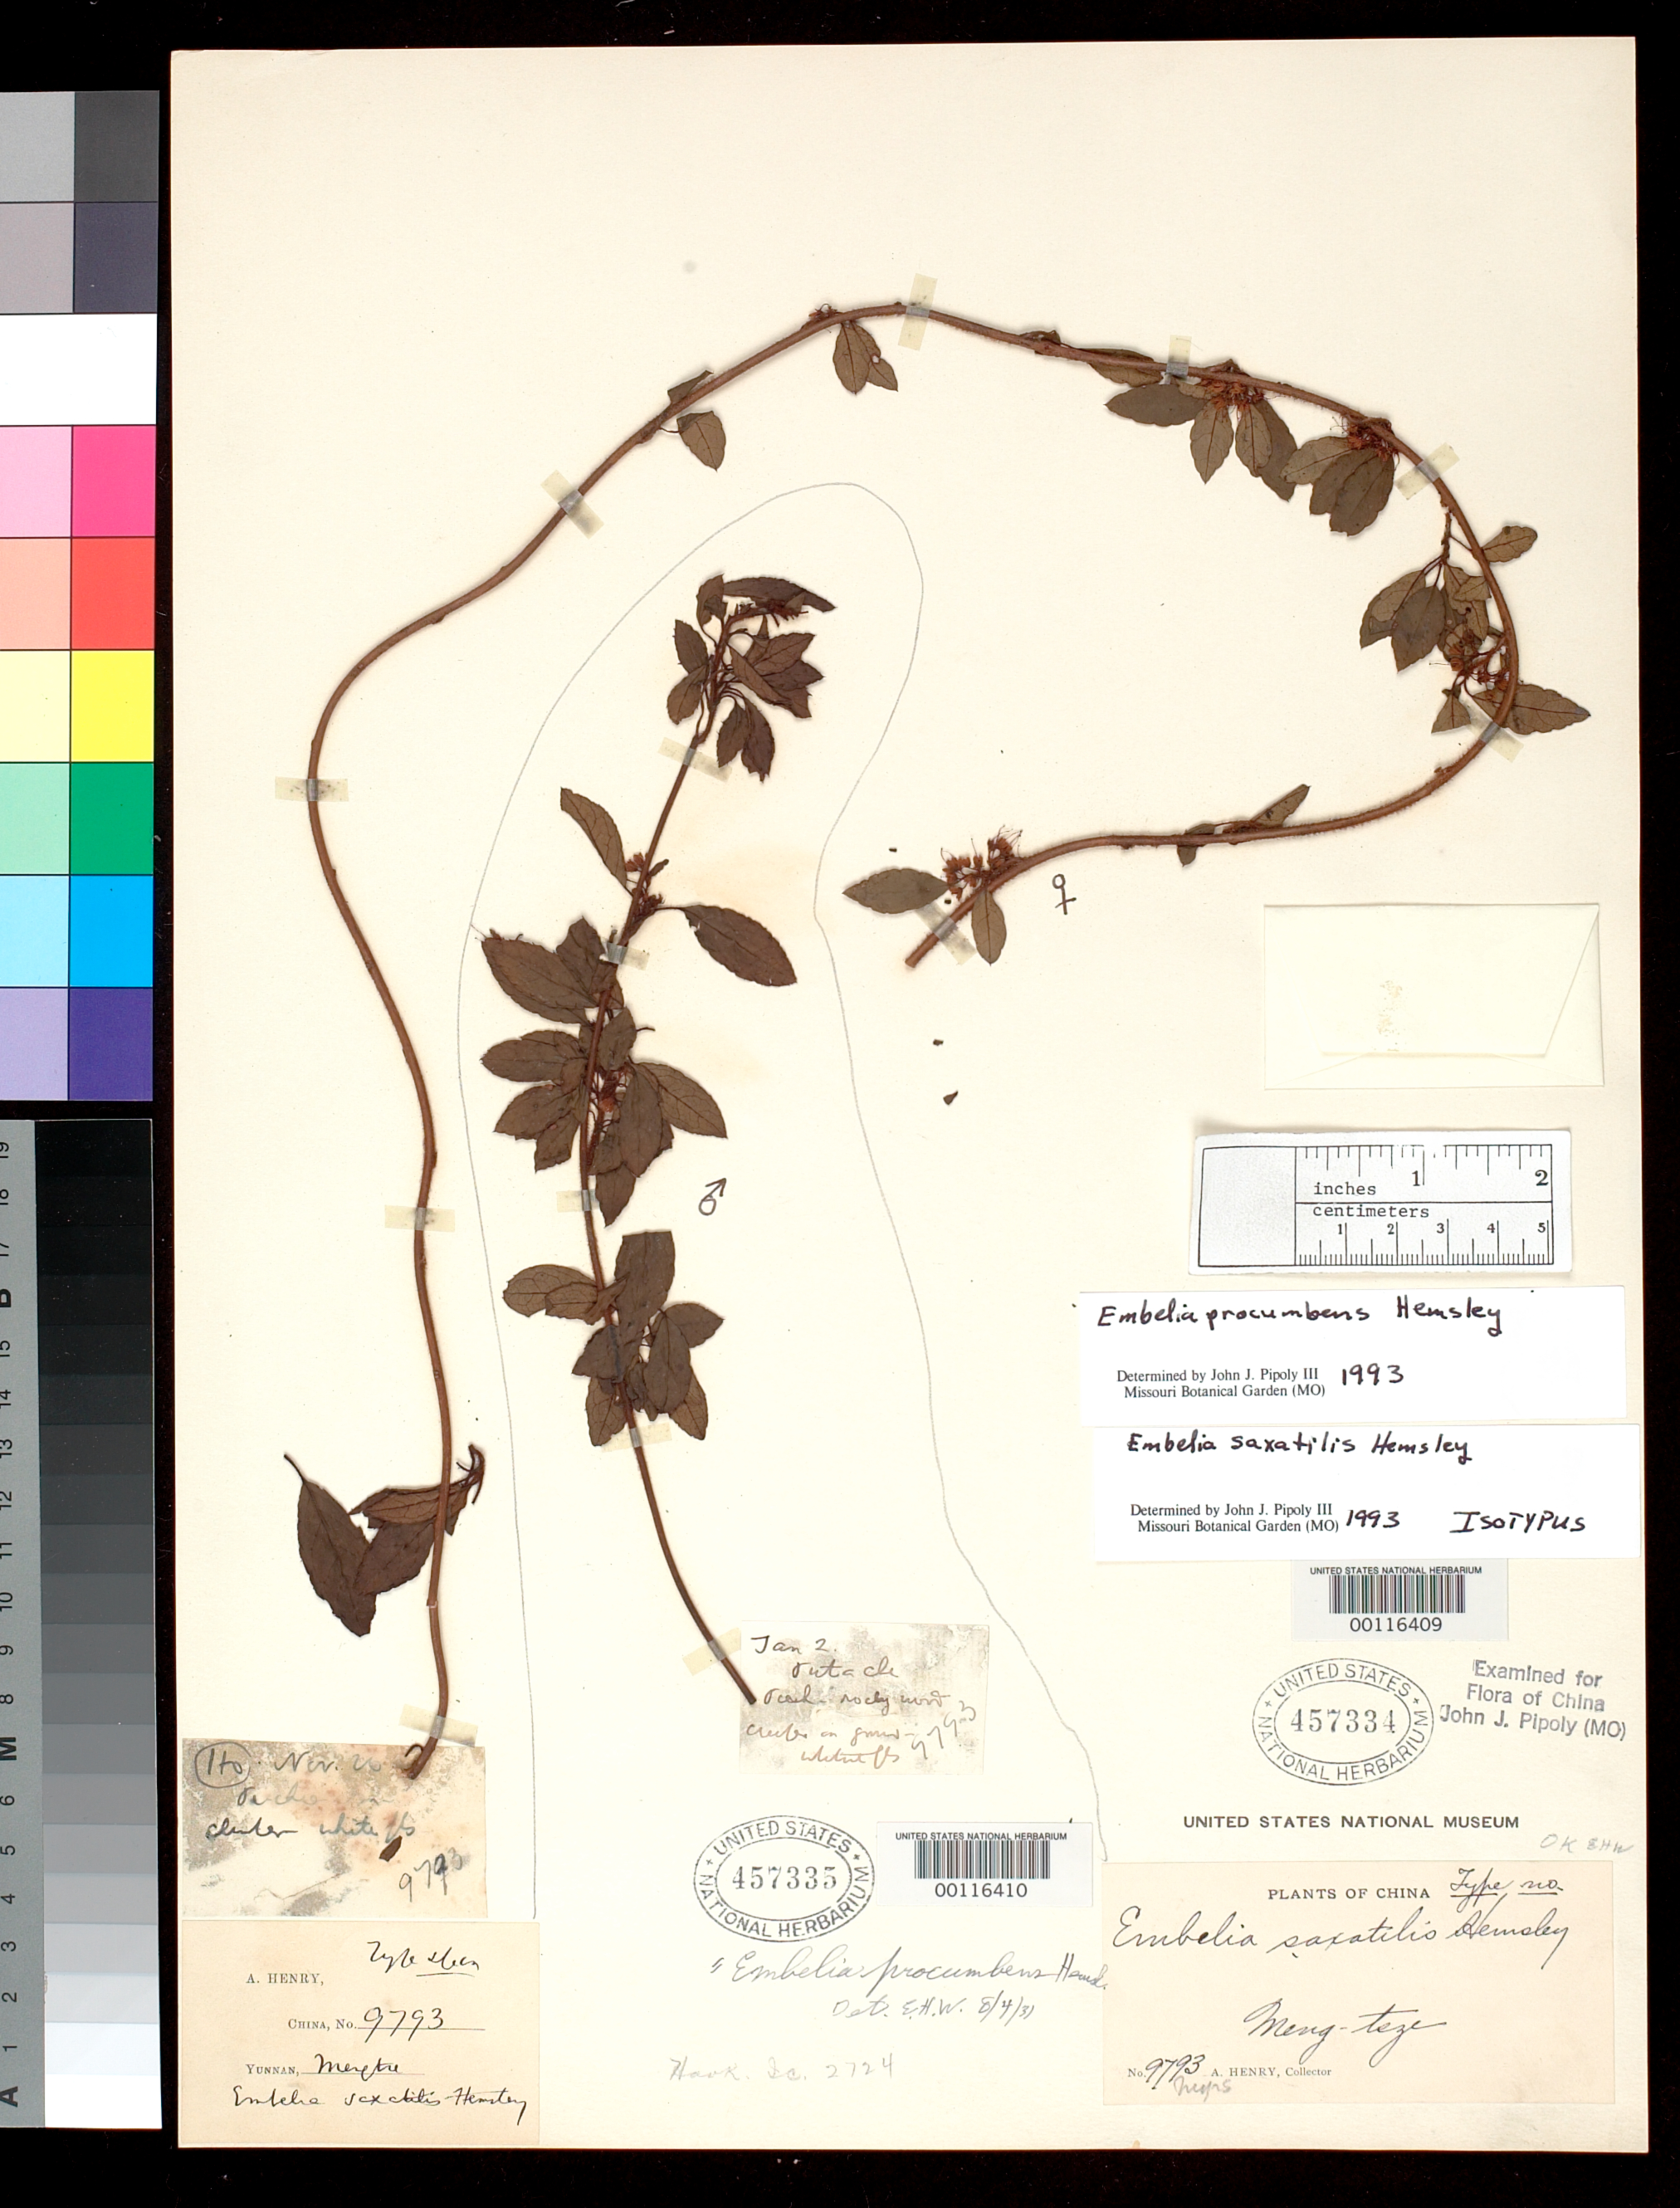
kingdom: Plantae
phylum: Tracheophyta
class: Magnoliopsida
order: Ericales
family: Primulaceae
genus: Embelia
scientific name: Embelia saxatilis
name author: Hemsl.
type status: Isotype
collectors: A. Henry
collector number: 9793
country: China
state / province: Yunnan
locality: Mengtze [Meng-tsze]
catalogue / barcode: US 457335